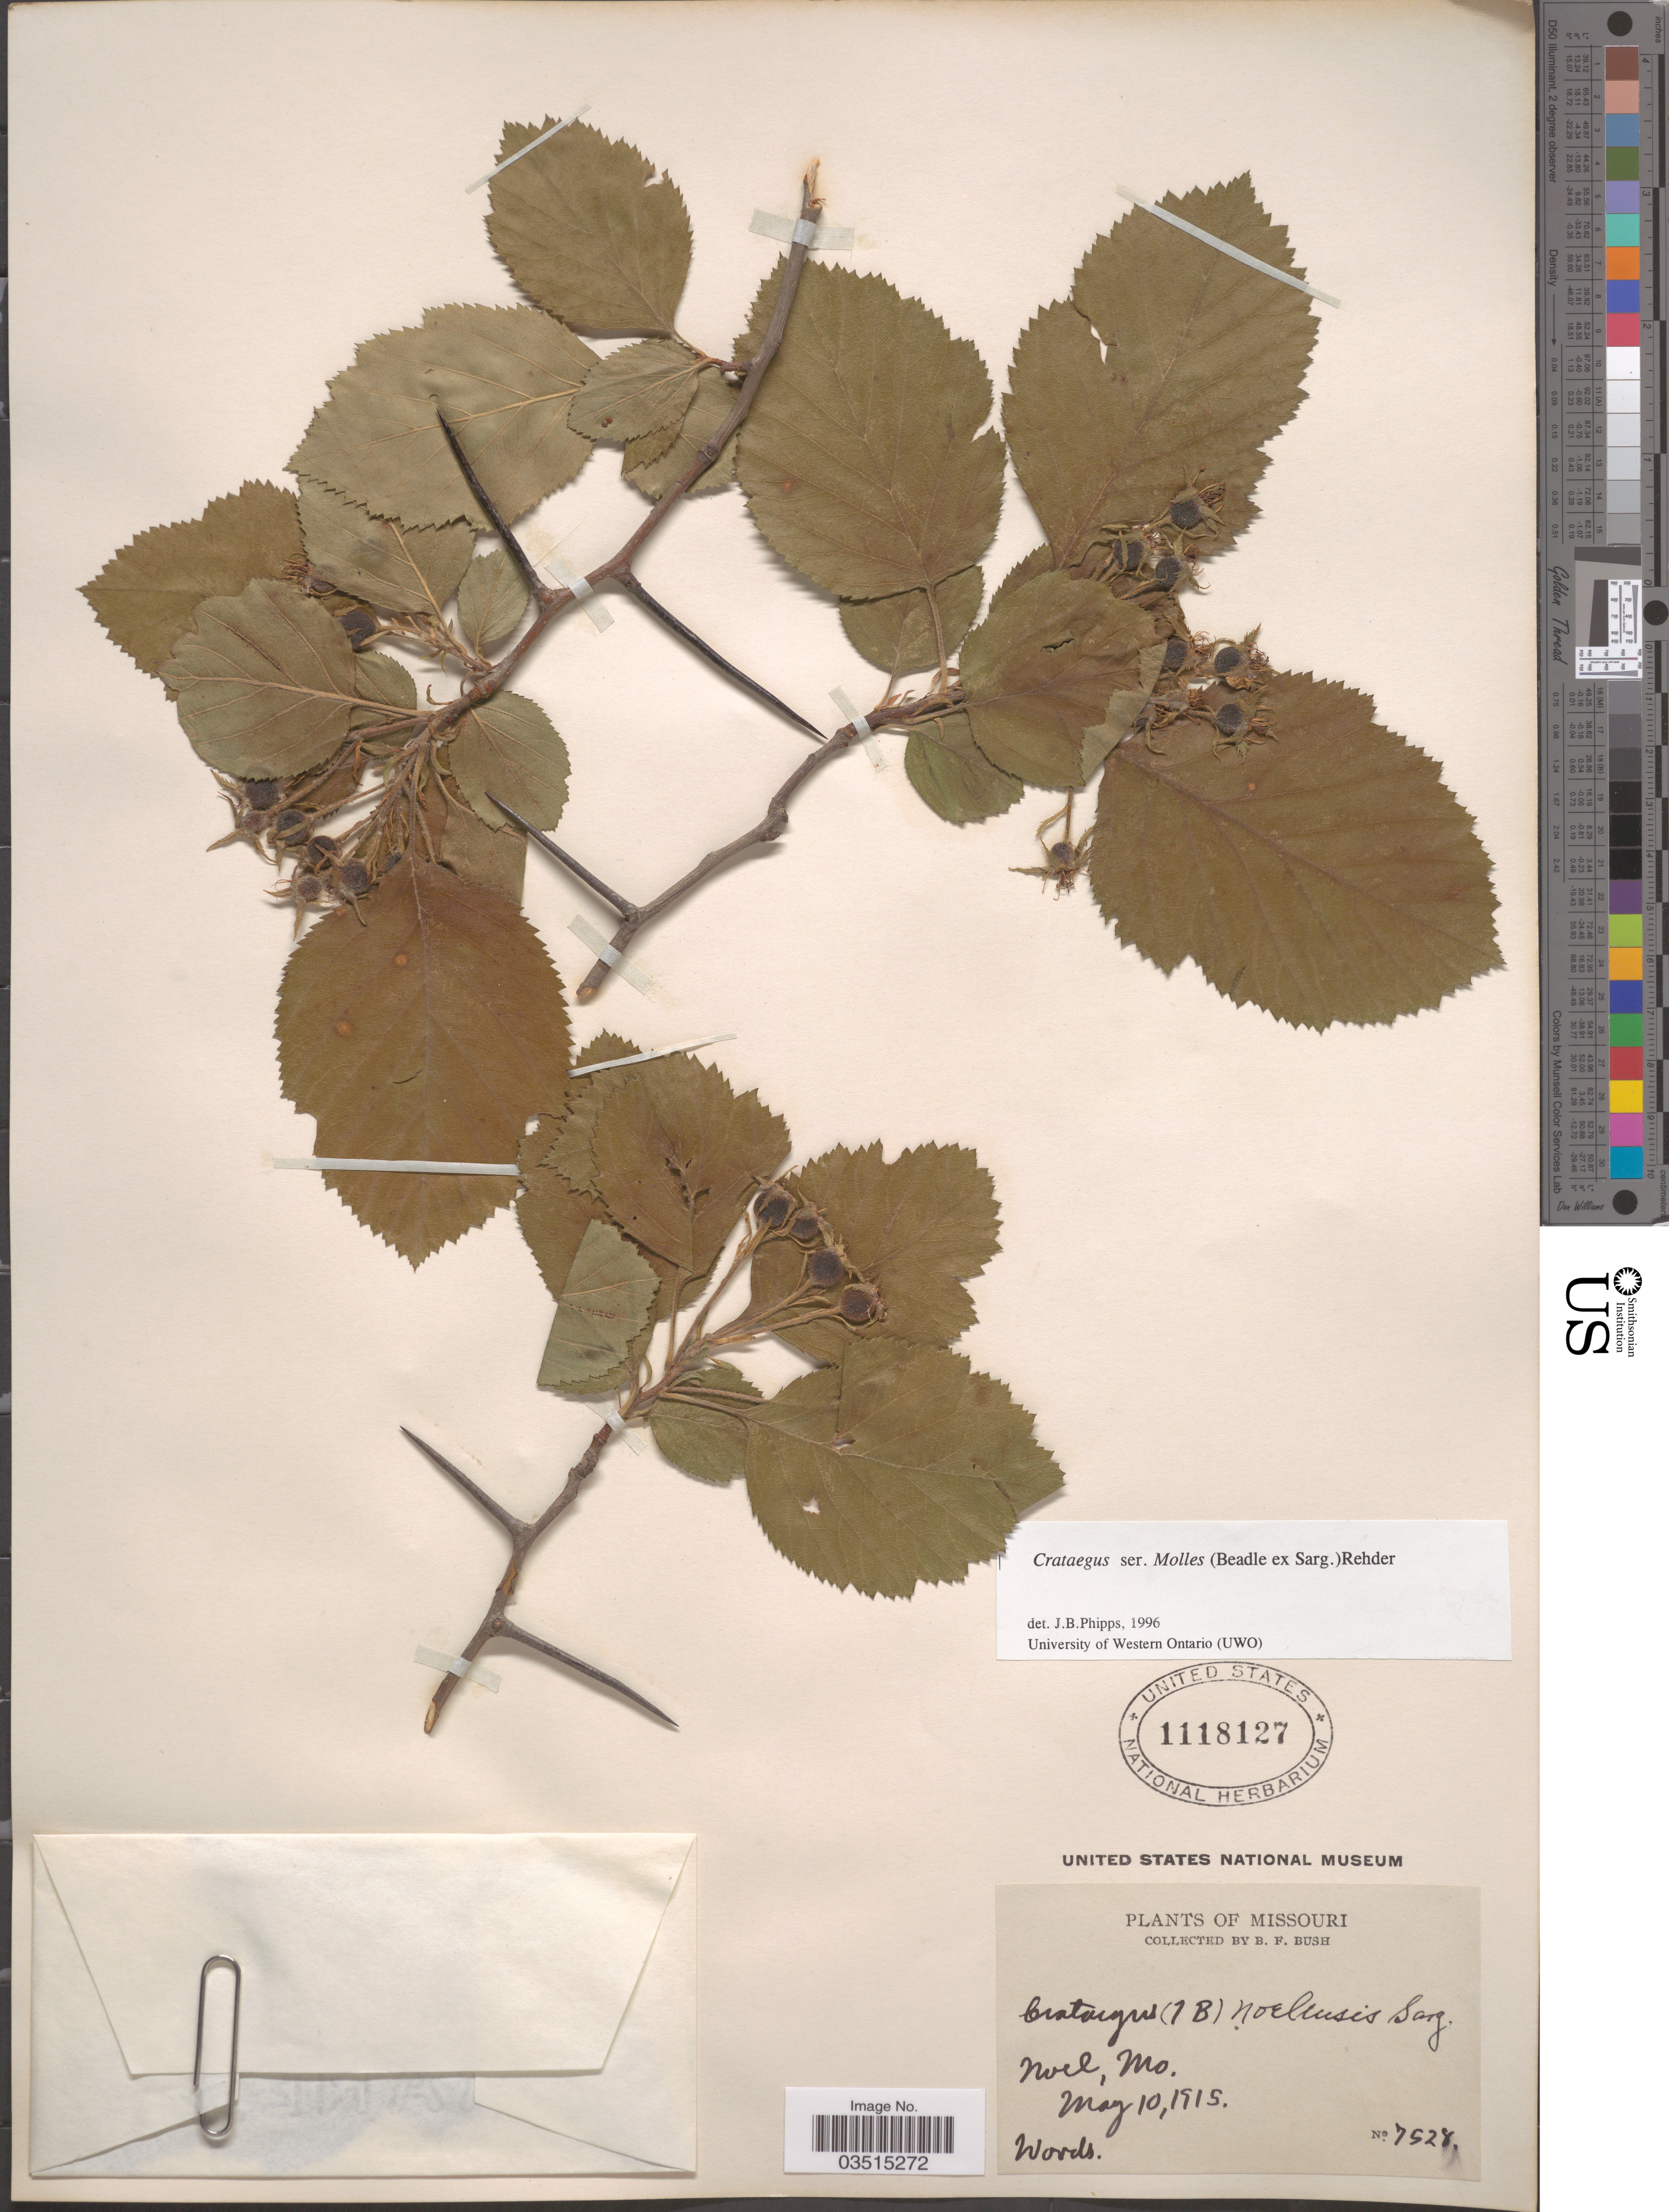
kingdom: Plantae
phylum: Tracheophyta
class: Magnoliopsida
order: Rosales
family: Rosaceae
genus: Crataegus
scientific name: Crataegus noelensis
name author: Sarg.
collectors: B. F. Bush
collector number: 7528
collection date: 1915-05-10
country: United States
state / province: Missouri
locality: Noel.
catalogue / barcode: US 1118127